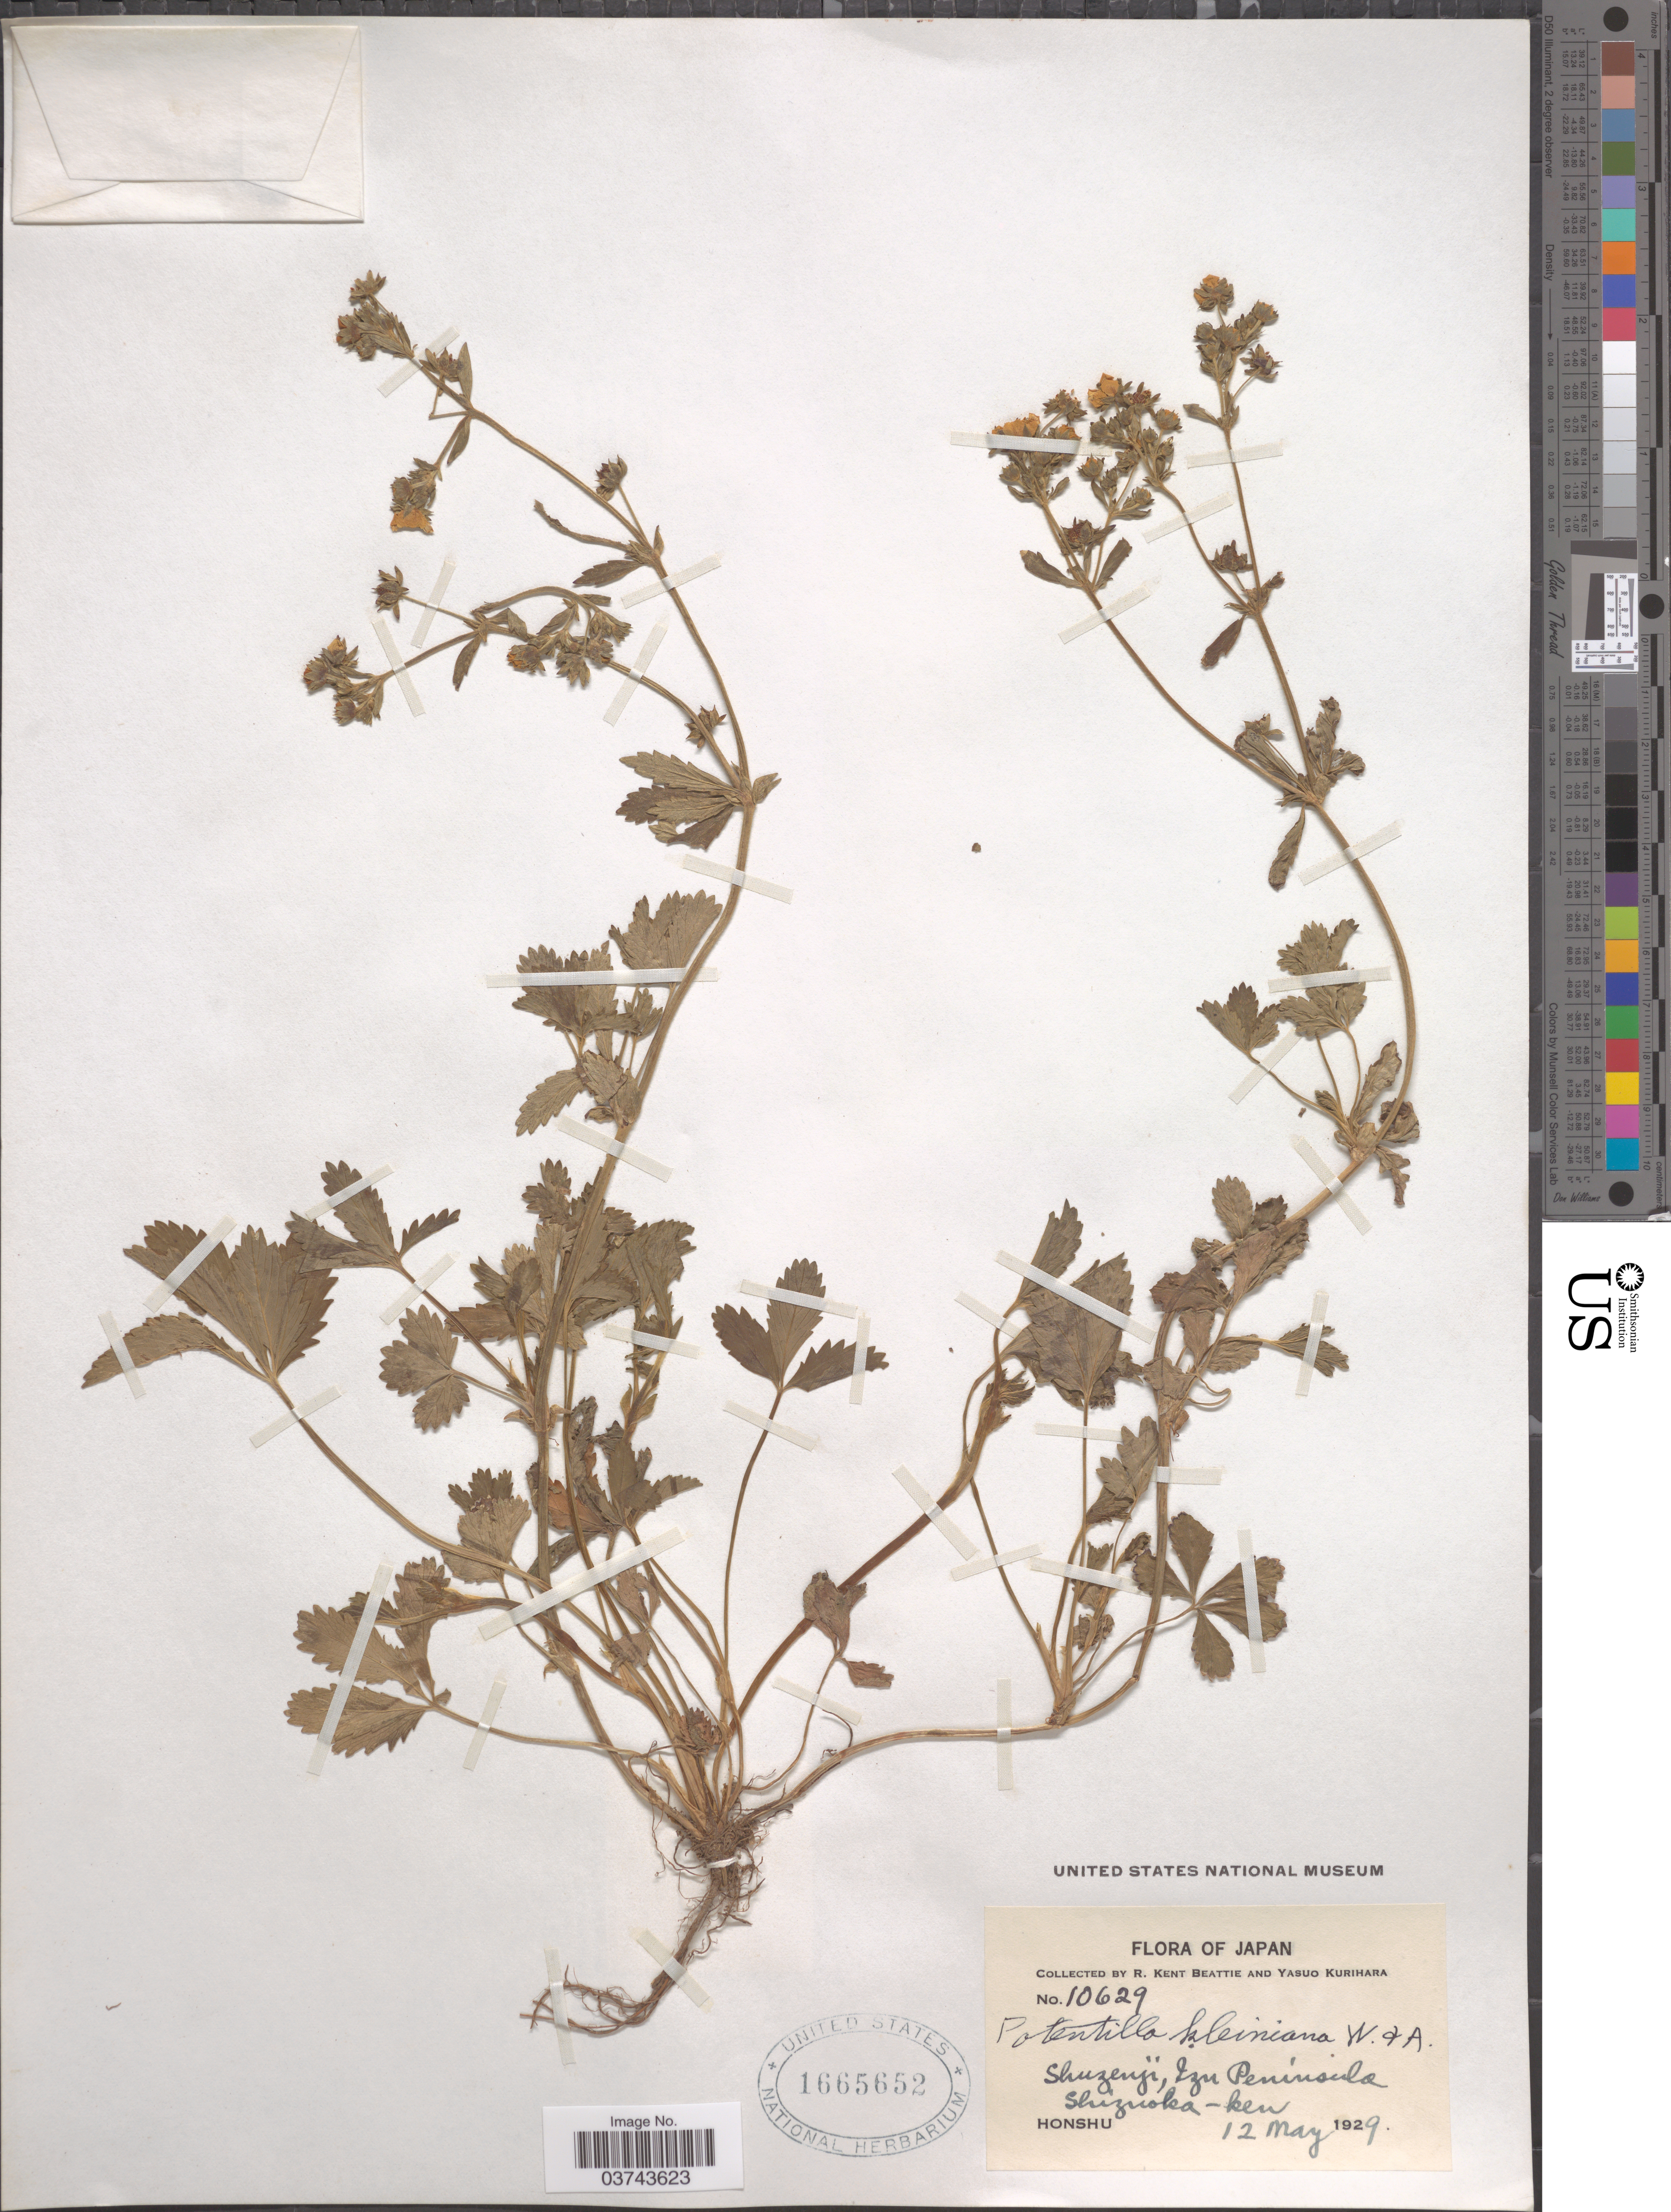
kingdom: Plantae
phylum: Tracheophyta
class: Magnoliopsida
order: Rosales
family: Rosaceae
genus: Potentilla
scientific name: Potentilla kleiniana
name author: Wight & Arn.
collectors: R. K. Beattie & Y. Kurihara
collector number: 10629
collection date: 1929-05-12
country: Japan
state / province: Sizuoka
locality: Shuzenji, Izu Peninsula. Shizuoka-ken. Honshu.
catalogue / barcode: US 1665652